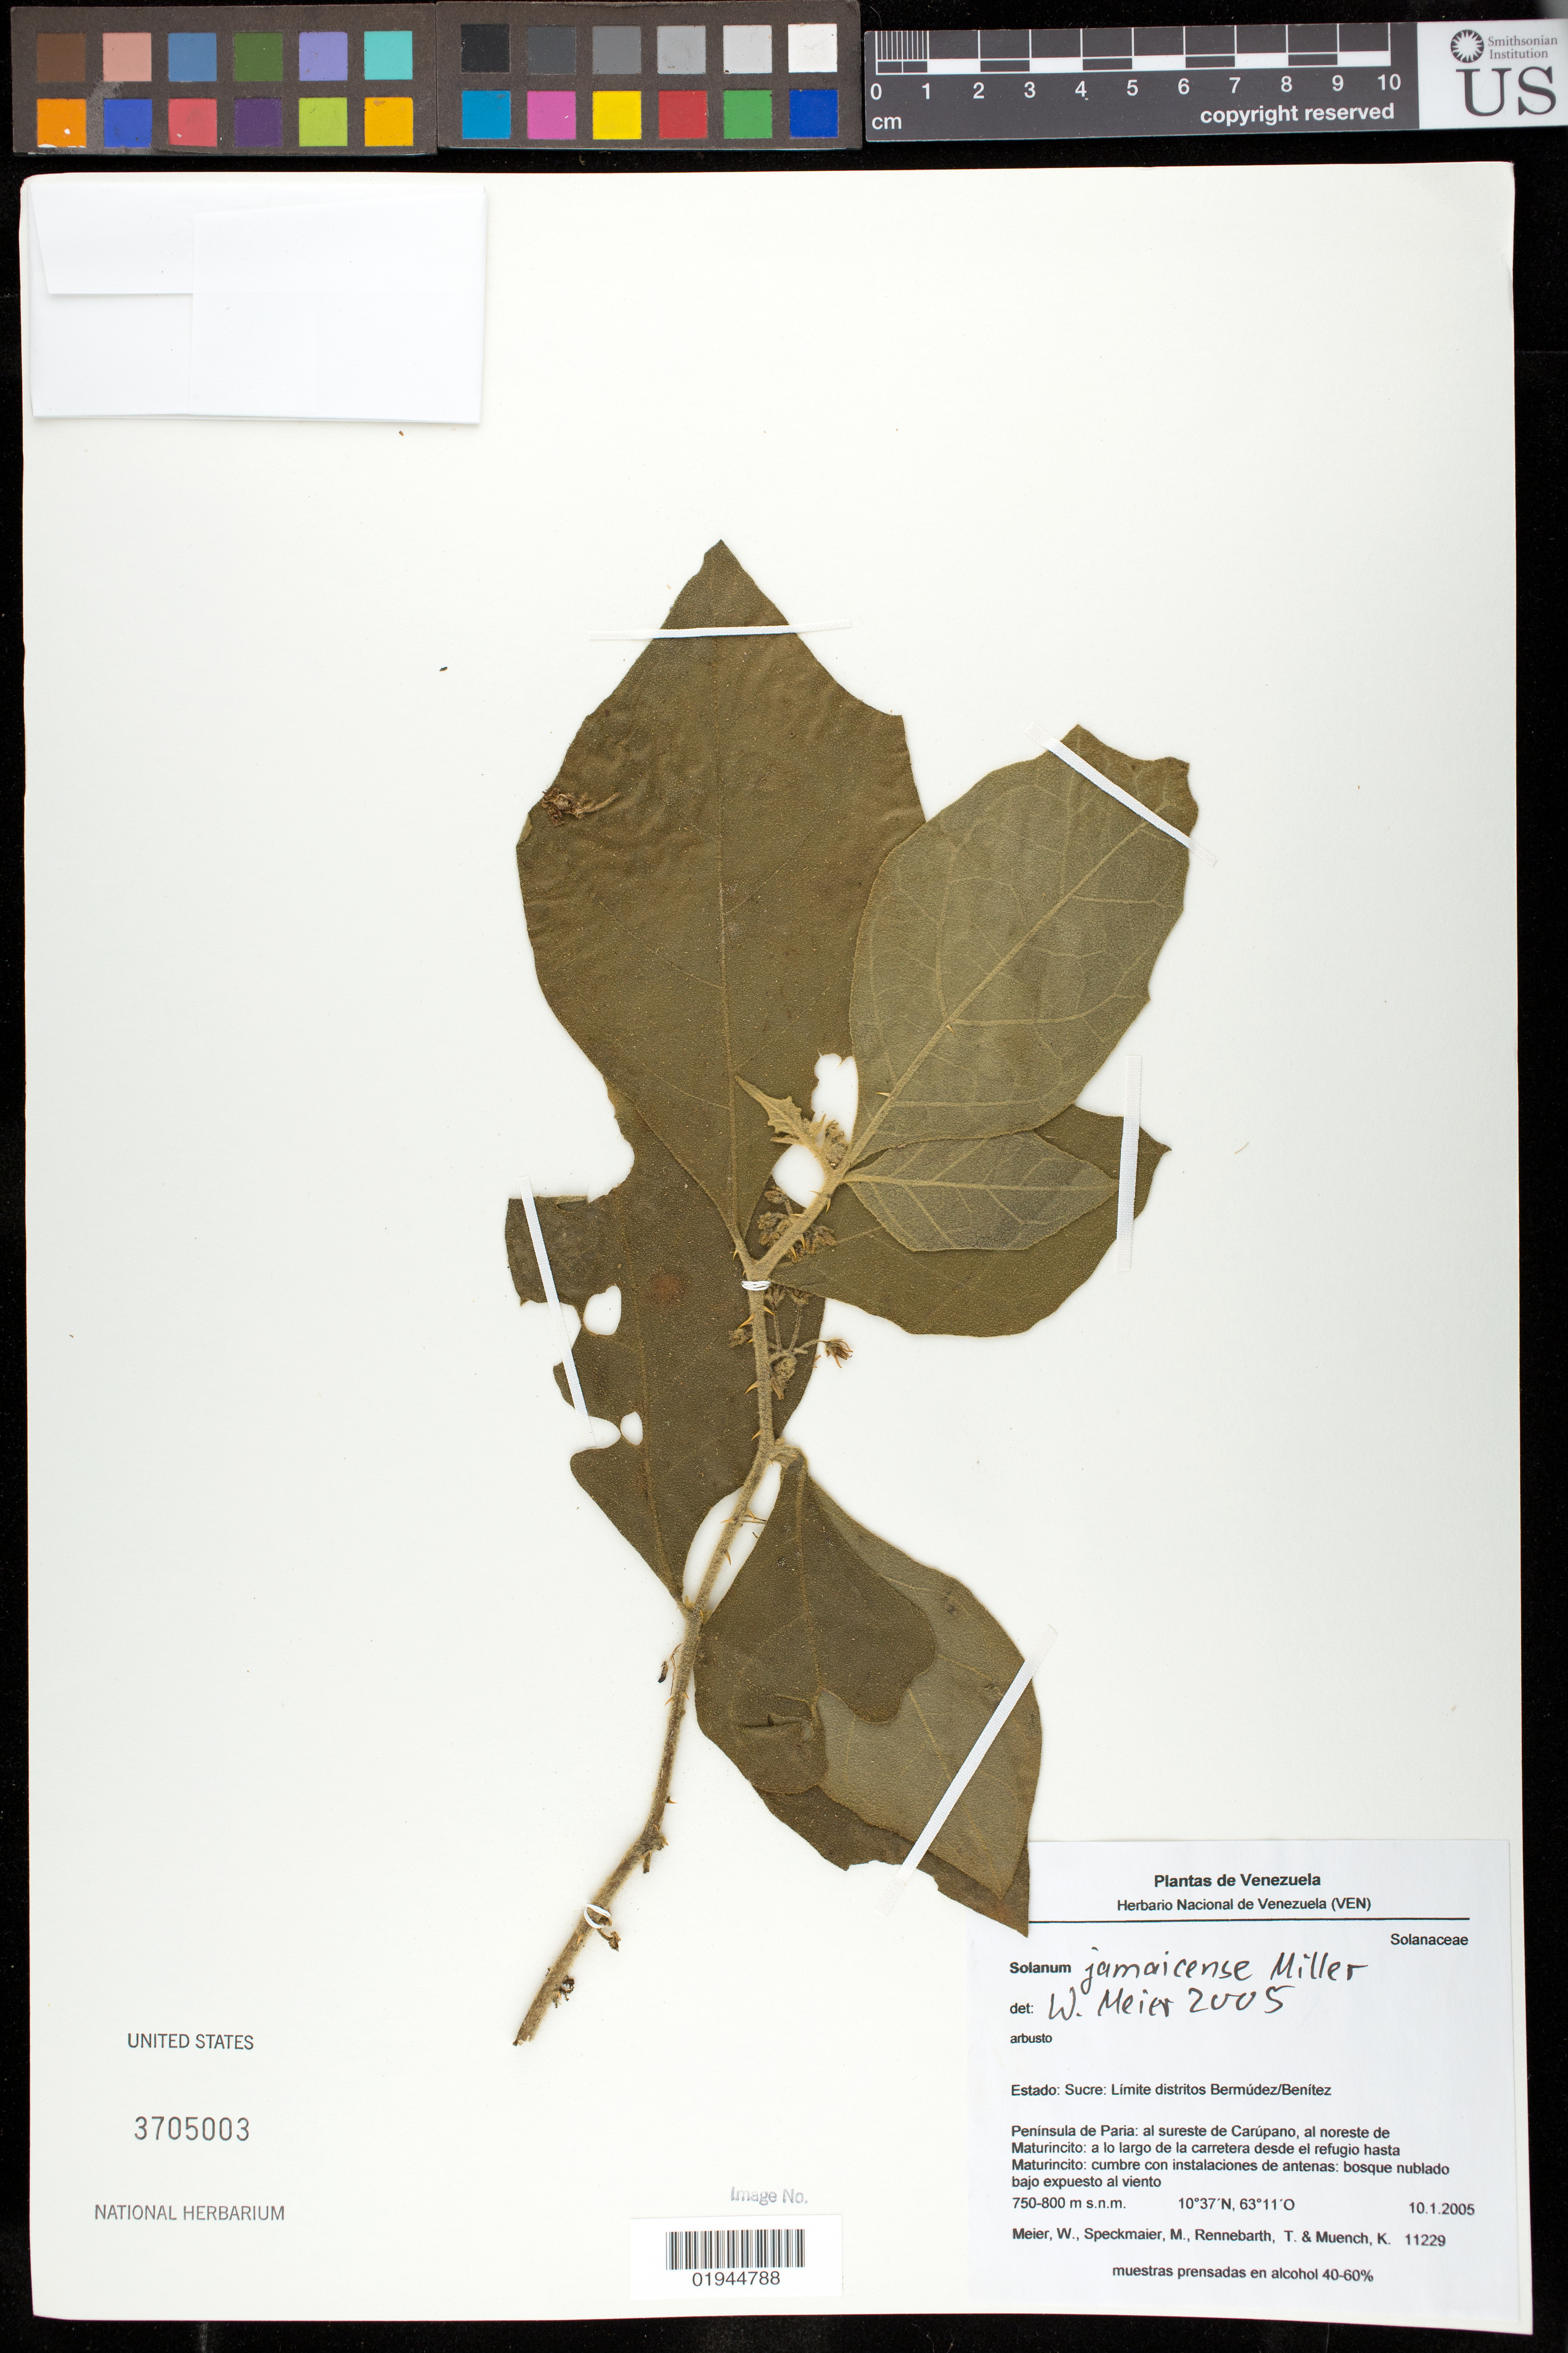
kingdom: Plantae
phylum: Tracheophyta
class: Magnoliopsida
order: Solanales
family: Solanaceae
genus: Solanum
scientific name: Solanum jamaicense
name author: Mill.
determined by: Meier, Winfried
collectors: W. Meier, M. Speckmaier, T. Rennebarth & K. Muench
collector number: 11229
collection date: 2005-01-10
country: Venezuela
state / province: Sucre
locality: Limite distritos Bemúdez/Benitez. Peninsula de Paria: al sureste de Carúpano, al noreste de Maturincito: a lo largo de la carretera desde el refugio hasta Maturincito: cumbre con instalaciones de antenas.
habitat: bosque nublado bajo expuesto al viento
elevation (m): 750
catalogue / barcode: US 3705003